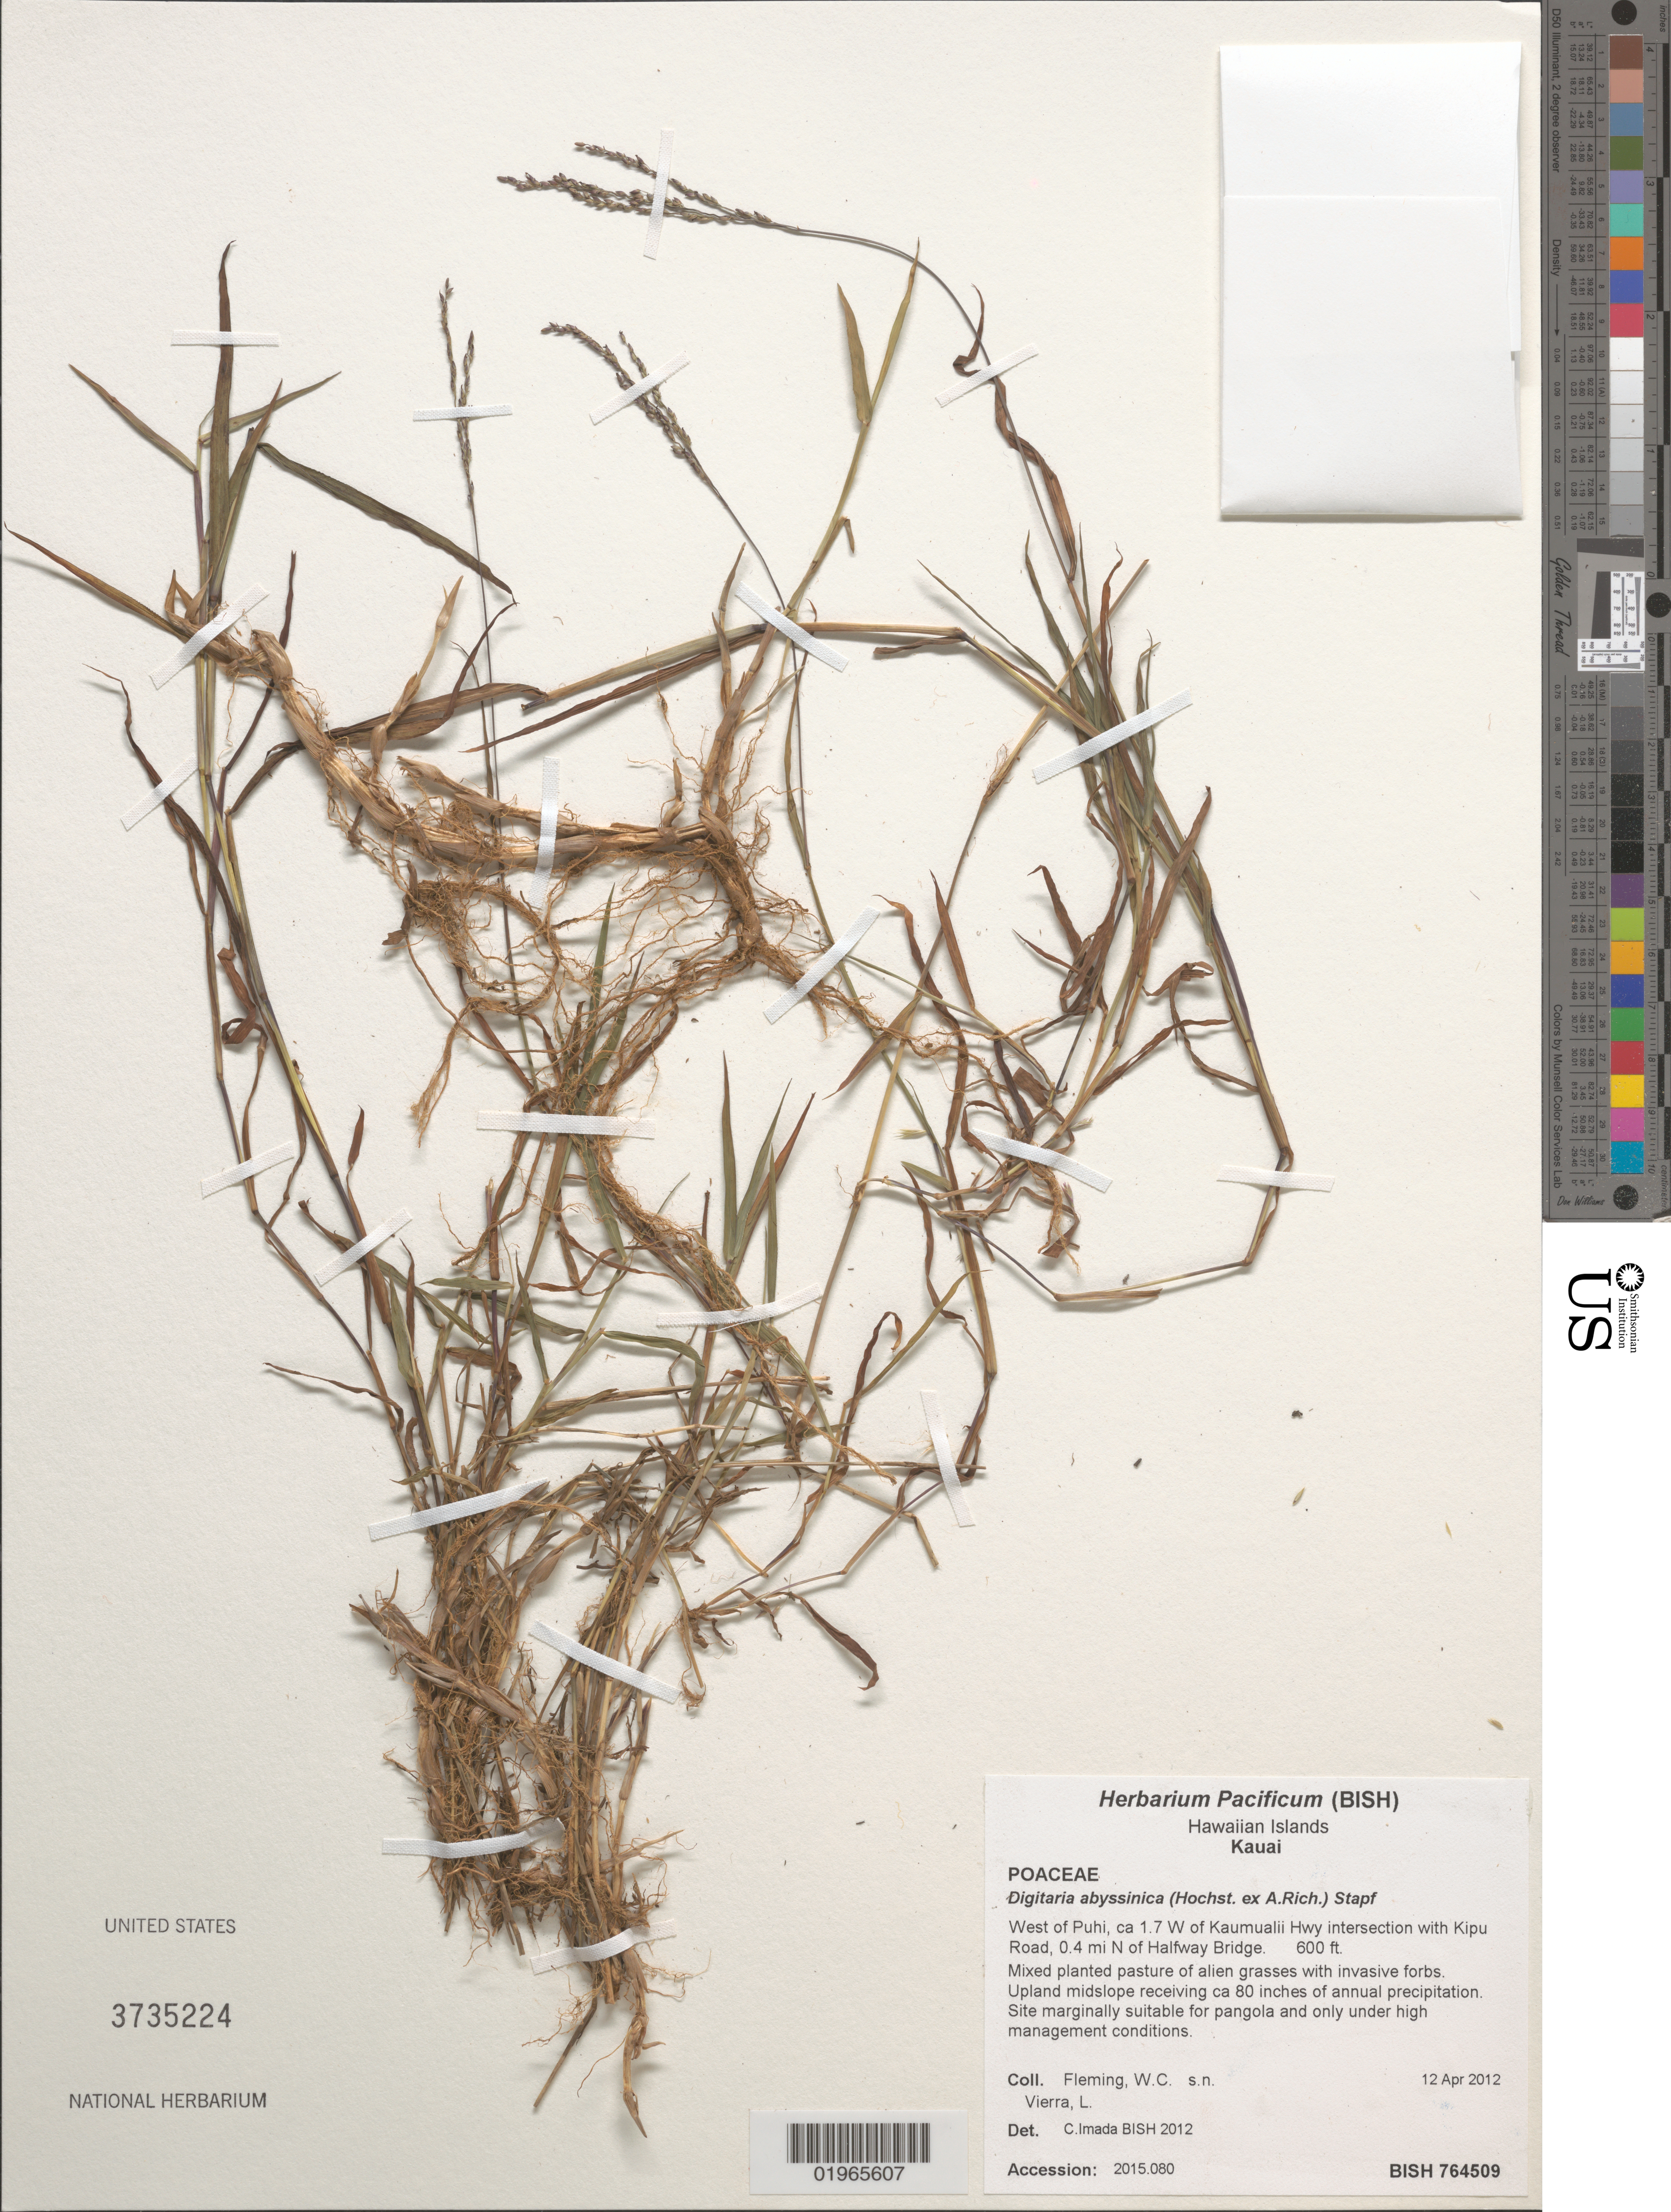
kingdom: Plantae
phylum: Tracheophyta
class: Liliopsida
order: Poales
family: Poaceae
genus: Digitaria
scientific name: Digitaria abyssinica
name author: (Hochst. ex Rich.) Stapf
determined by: Imada, C. T.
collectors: W. Fleming & L. Vierra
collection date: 2012-04-12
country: United States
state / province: Hawaii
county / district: Kauai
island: Kaua'i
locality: West of Puhi, ca 1.7 W of Kaumualii Hwy intersection with Kipu Road, 0.4 mi N of Halfway Bridge.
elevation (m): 183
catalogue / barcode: US 3735224